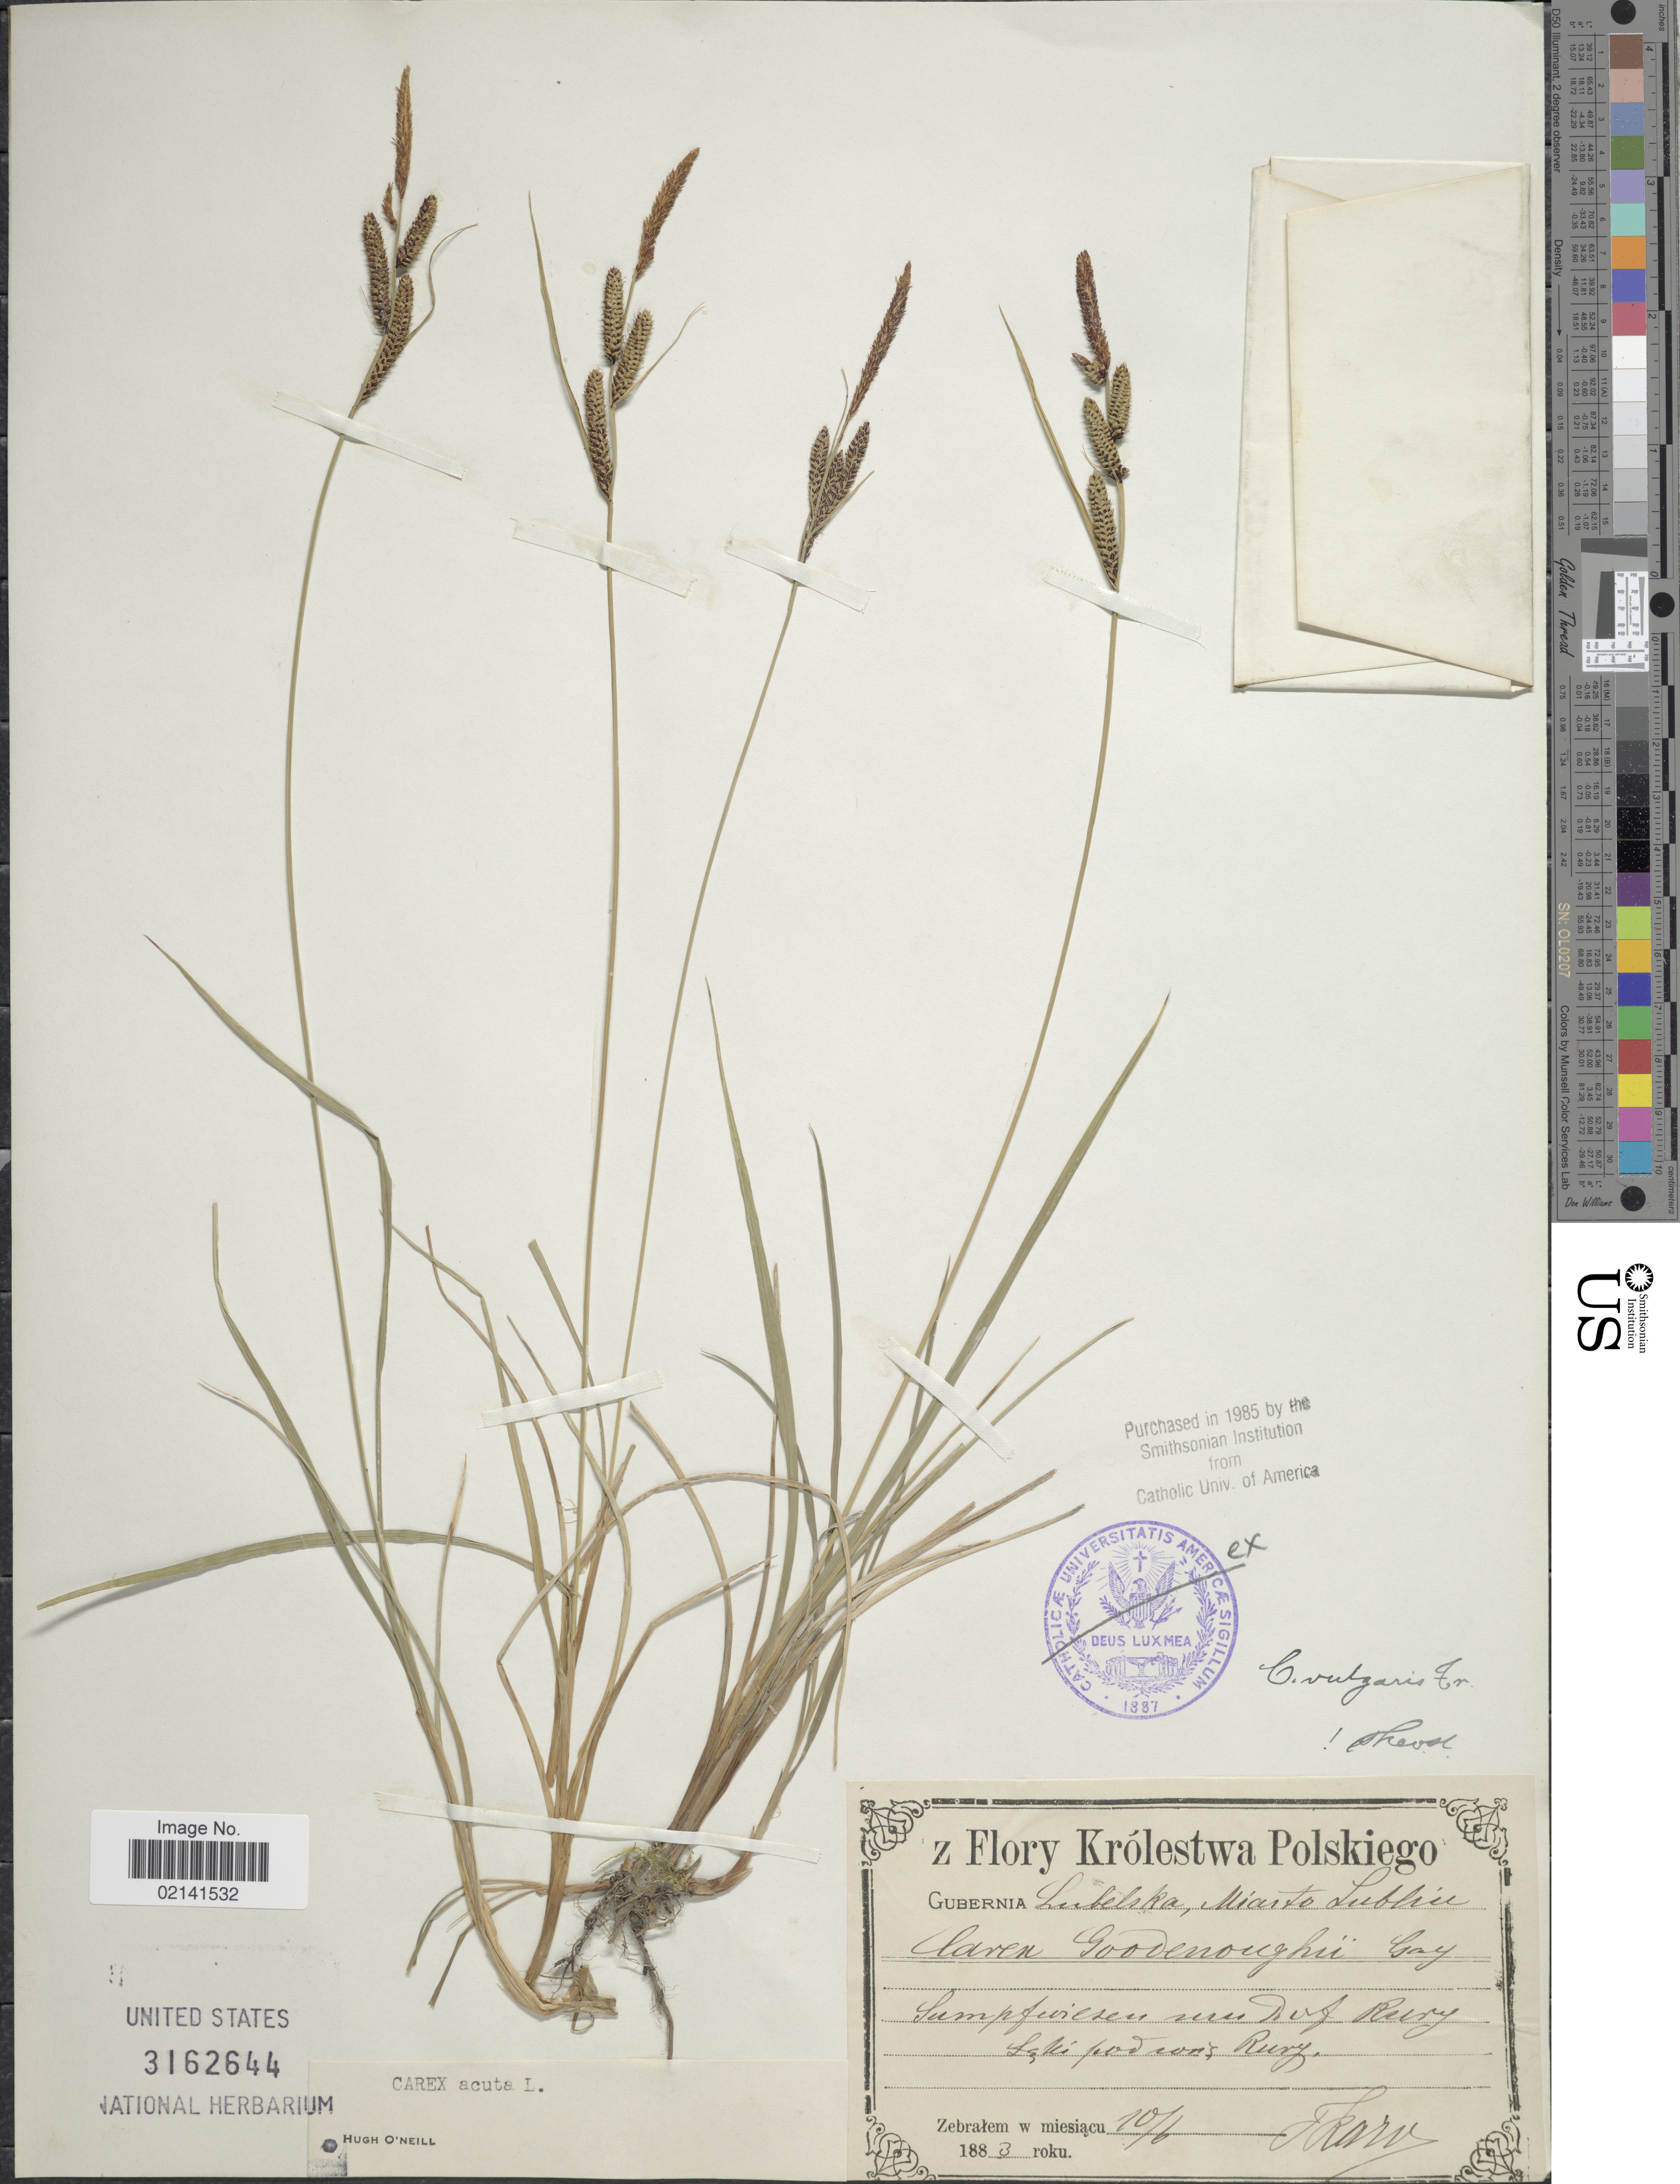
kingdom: Plantae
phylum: Tracheophyta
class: Liliopsida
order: Poales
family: Cyperaceae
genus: Carex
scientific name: Carex acuta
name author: L.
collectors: Karu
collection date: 1883-06-10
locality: Krolestwa Polskiego, Sumpfwiesen um Buf of Rury [illegible text] pod Rury.[interpreted]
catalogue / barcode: US 3162644